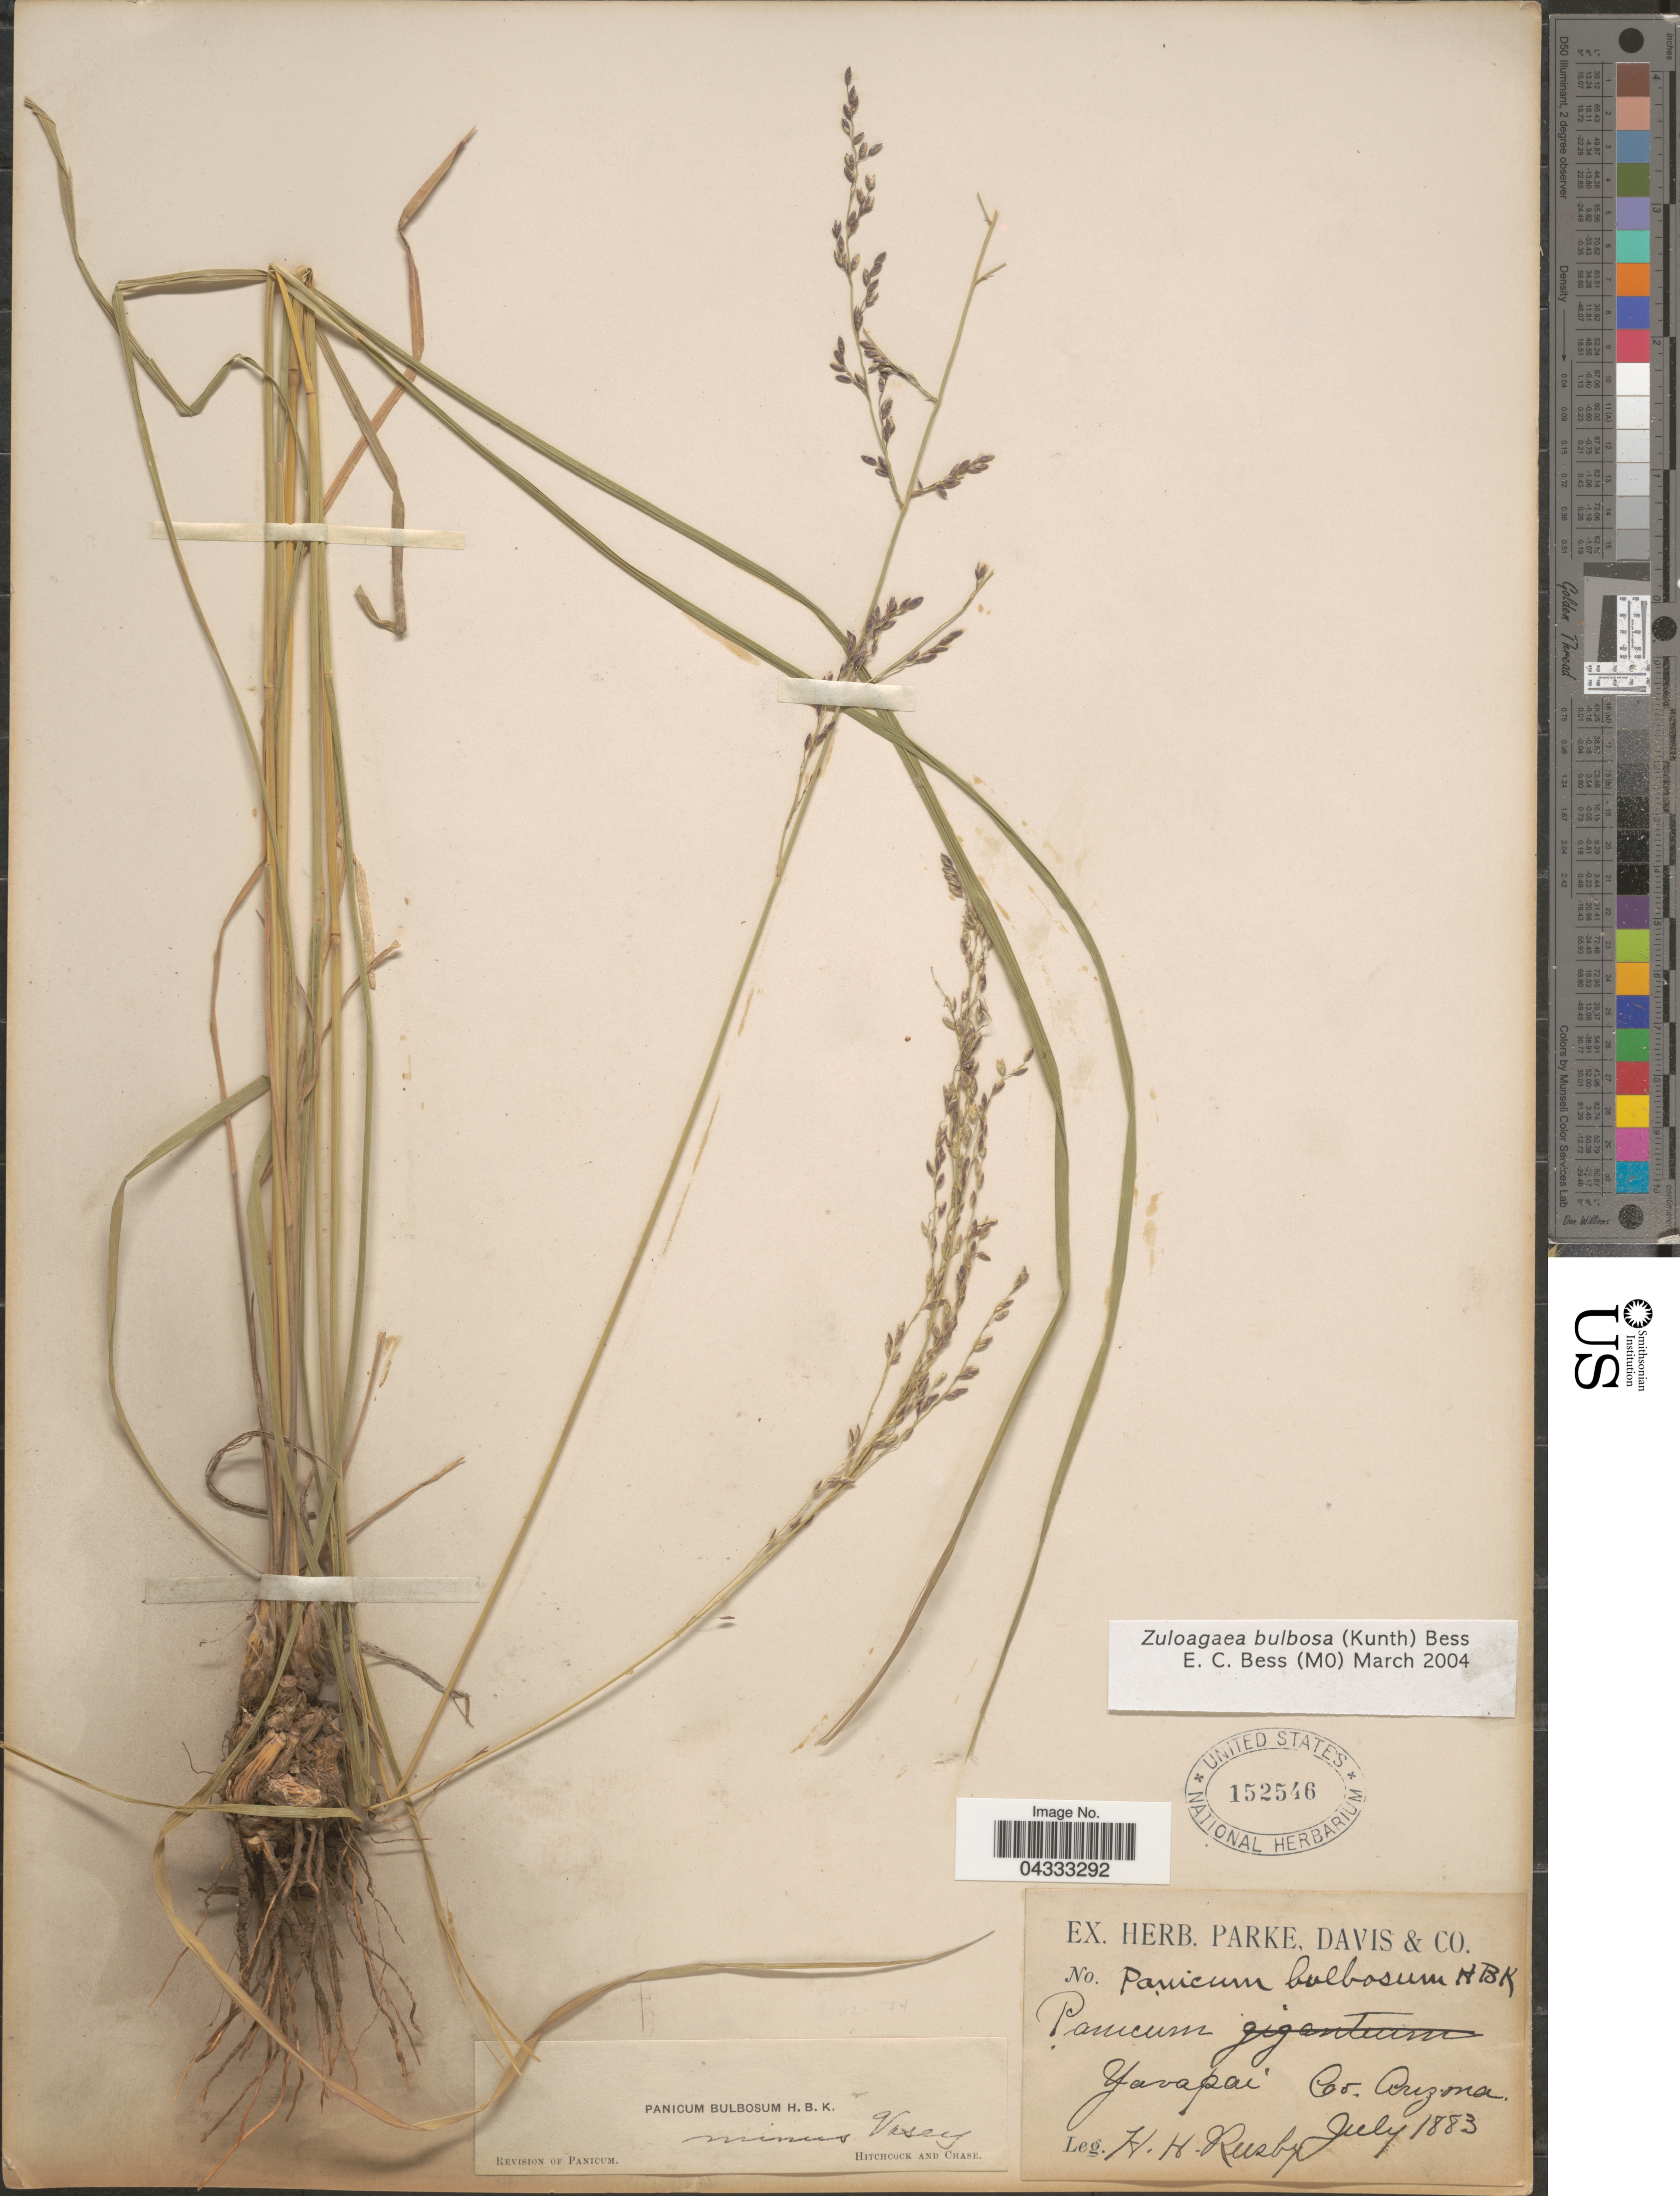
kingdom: Plantae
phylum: Tracheophyta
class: Liliopsida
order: Poales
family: Poaceae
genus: Zuloagaea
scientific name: Zuloagaea bulbosa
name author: (Kunth) E. Bess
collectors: H. H. Rusby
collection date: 1883-07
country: United States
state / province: Arizona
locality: Yavapai Co.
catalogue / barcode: US 152546